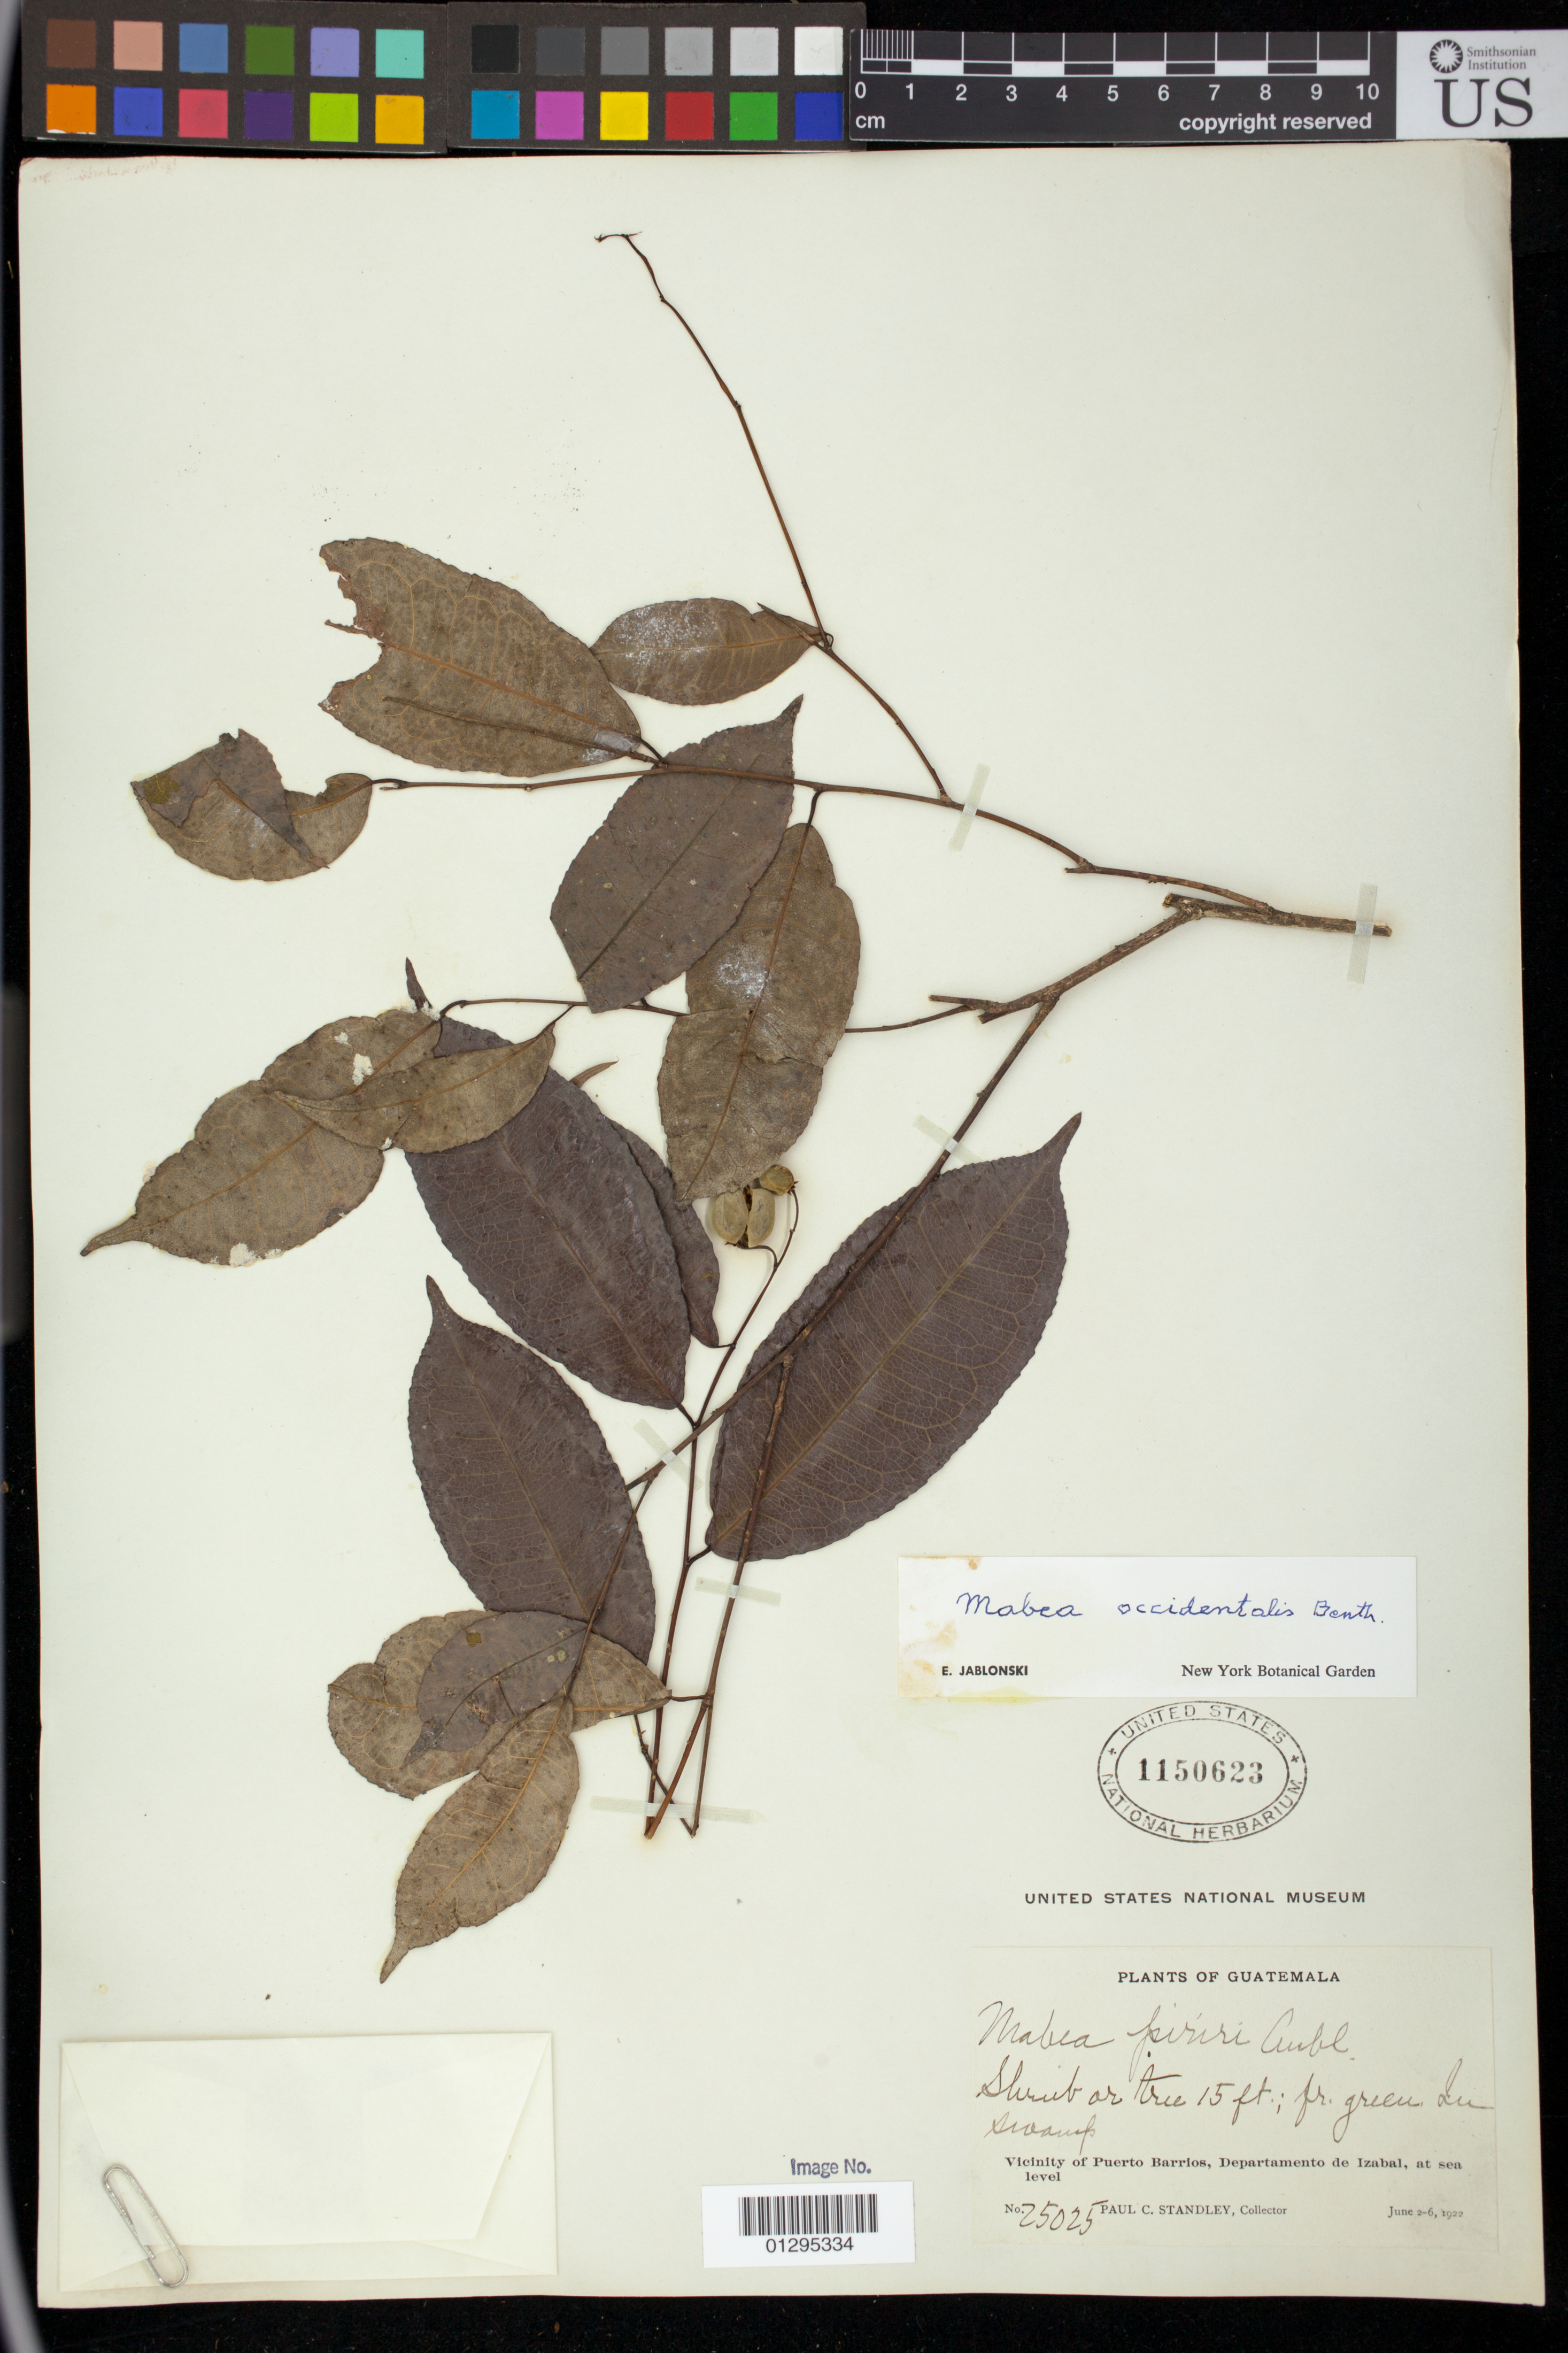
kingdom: Plantae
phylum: Tracheophyta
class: Magnoliopsida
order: Malpighiales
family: Euphorbiaceae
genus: Mabea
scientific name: Mabea occidentalis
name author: Benth.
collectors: P. C. Standley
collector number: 25025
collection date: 1922-06-02/1922-06-06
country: Guatemala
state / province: Izabal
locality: Vicinity of Puerto Barrios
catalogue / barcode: US 1150623